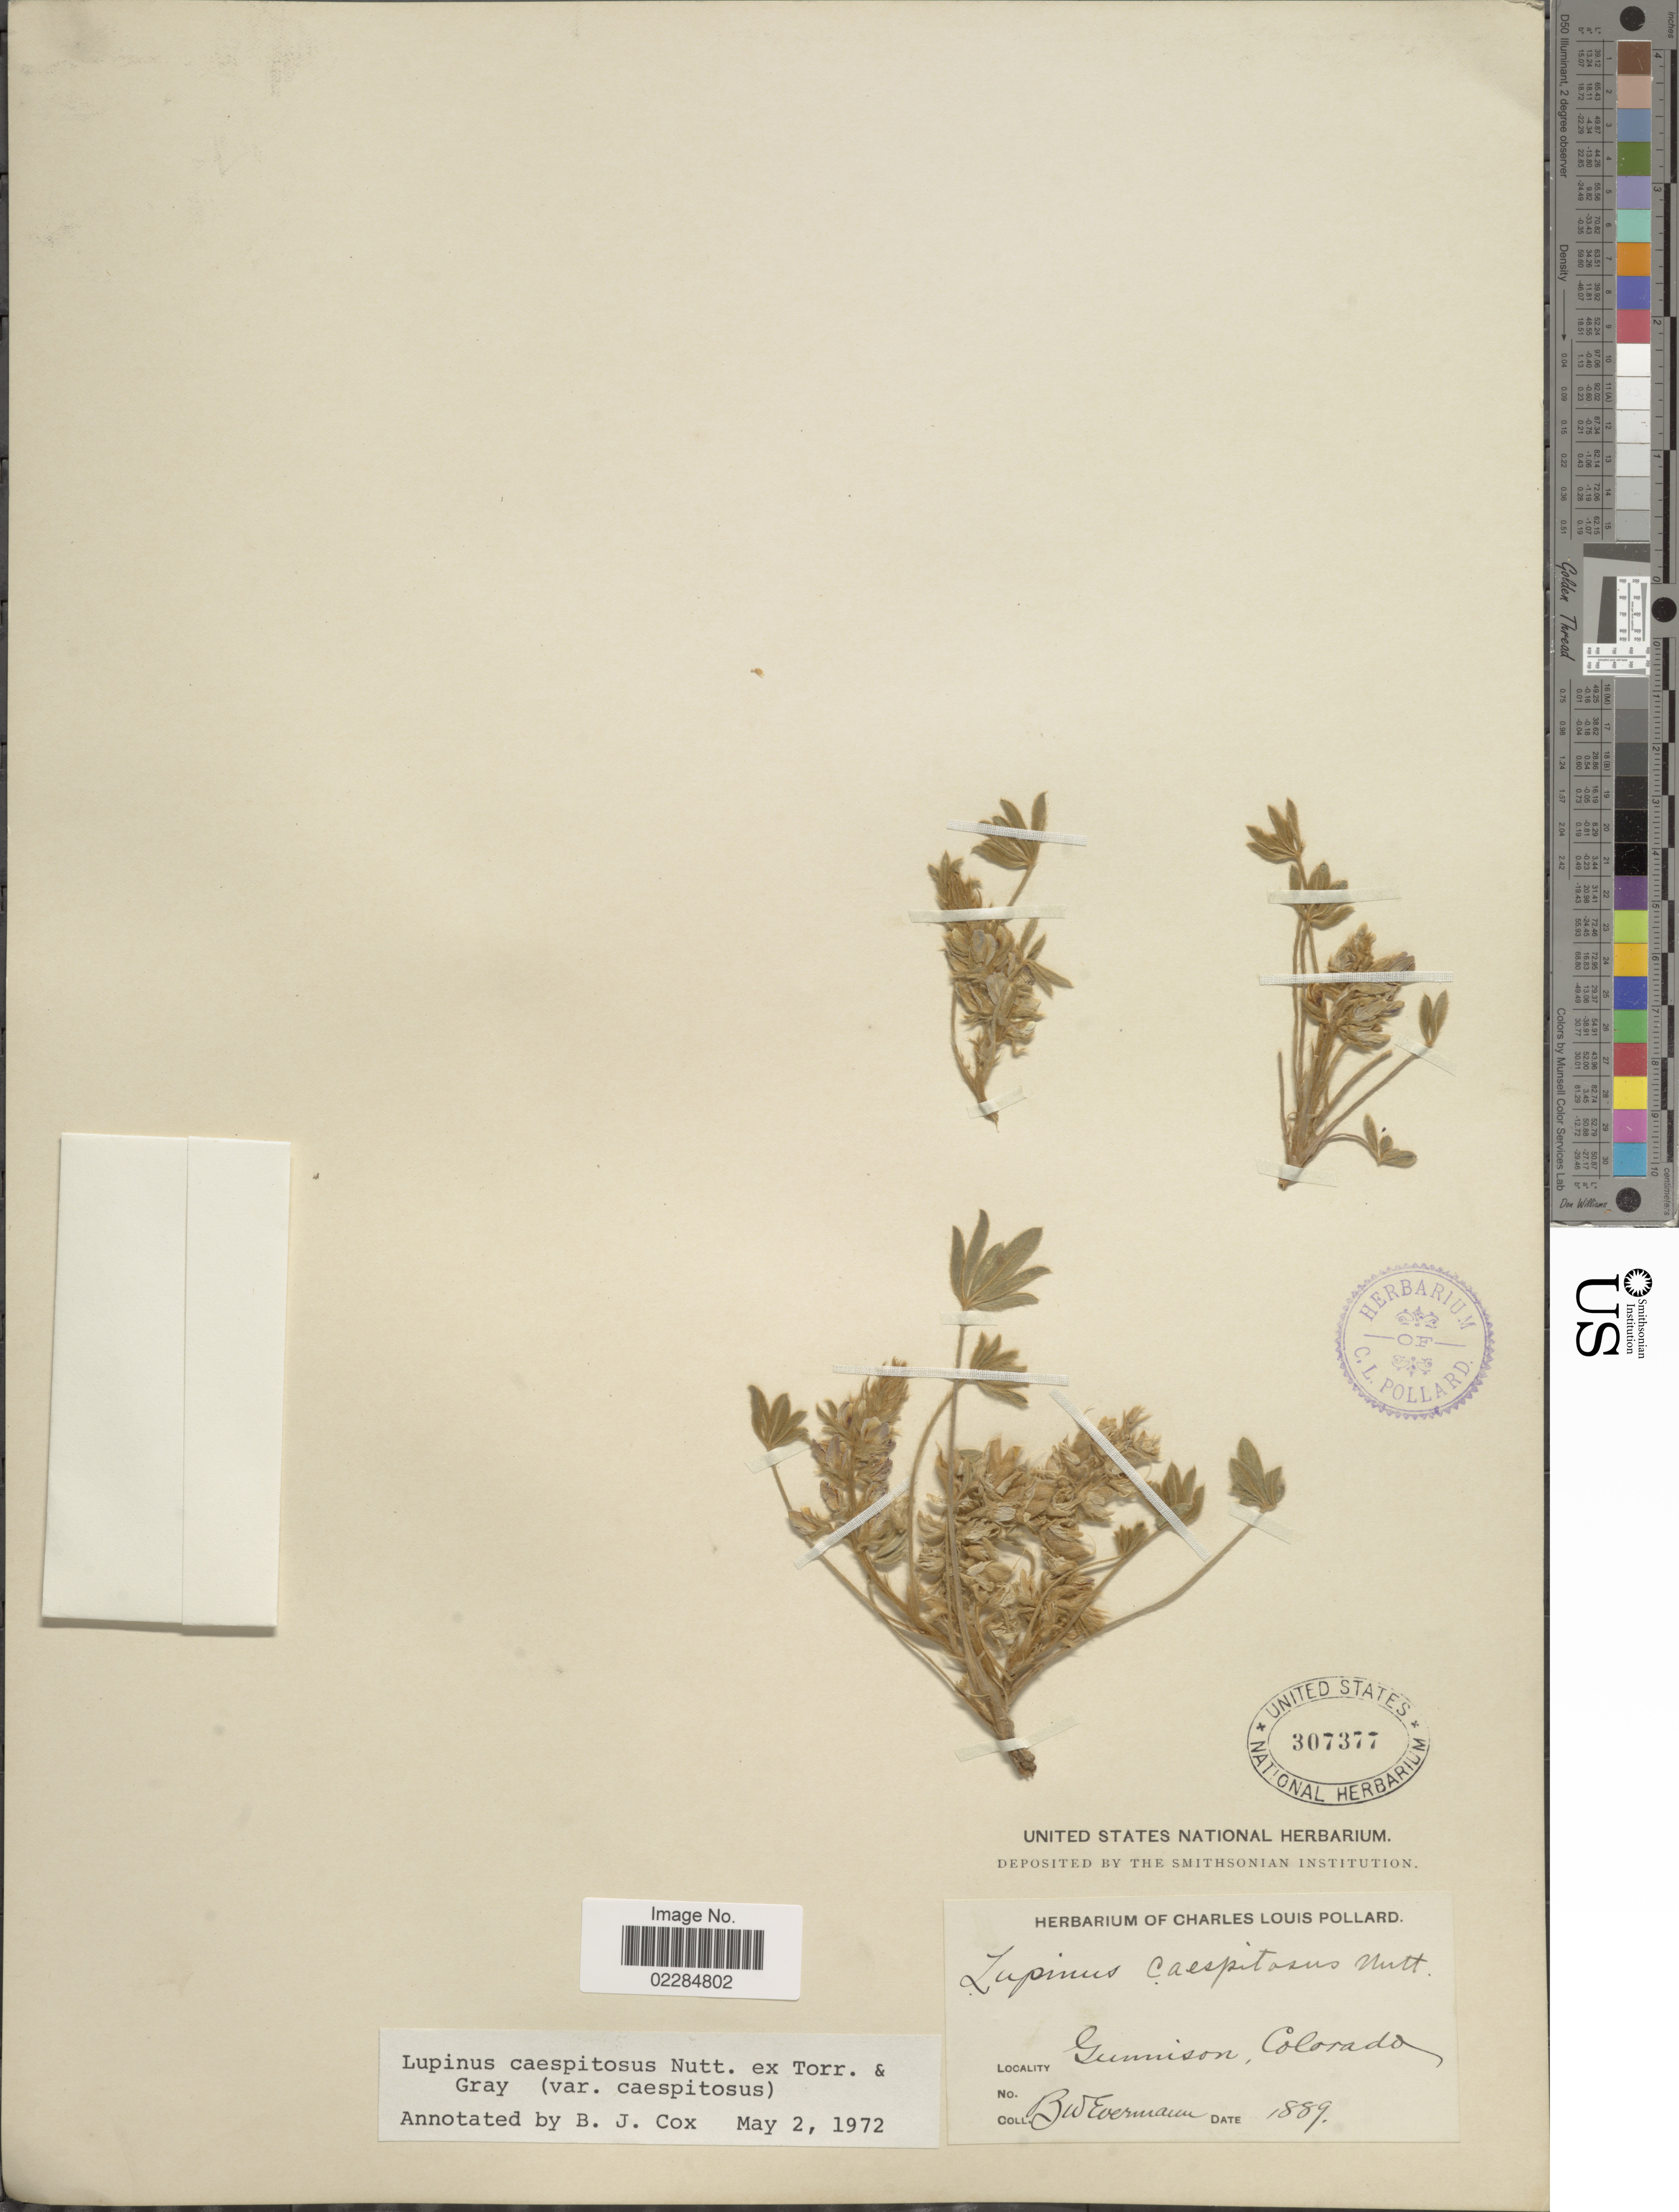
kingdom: Plantae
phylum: Tracheophyta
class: Magnoliopsida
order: Fabales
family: Fabaceae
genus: Lupinus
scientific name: Lupinus caespitosus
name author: Nutt.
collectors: B. W. Evermann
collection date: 1889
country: United States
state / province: Colorado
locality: Gunnison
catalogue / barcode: US 307377